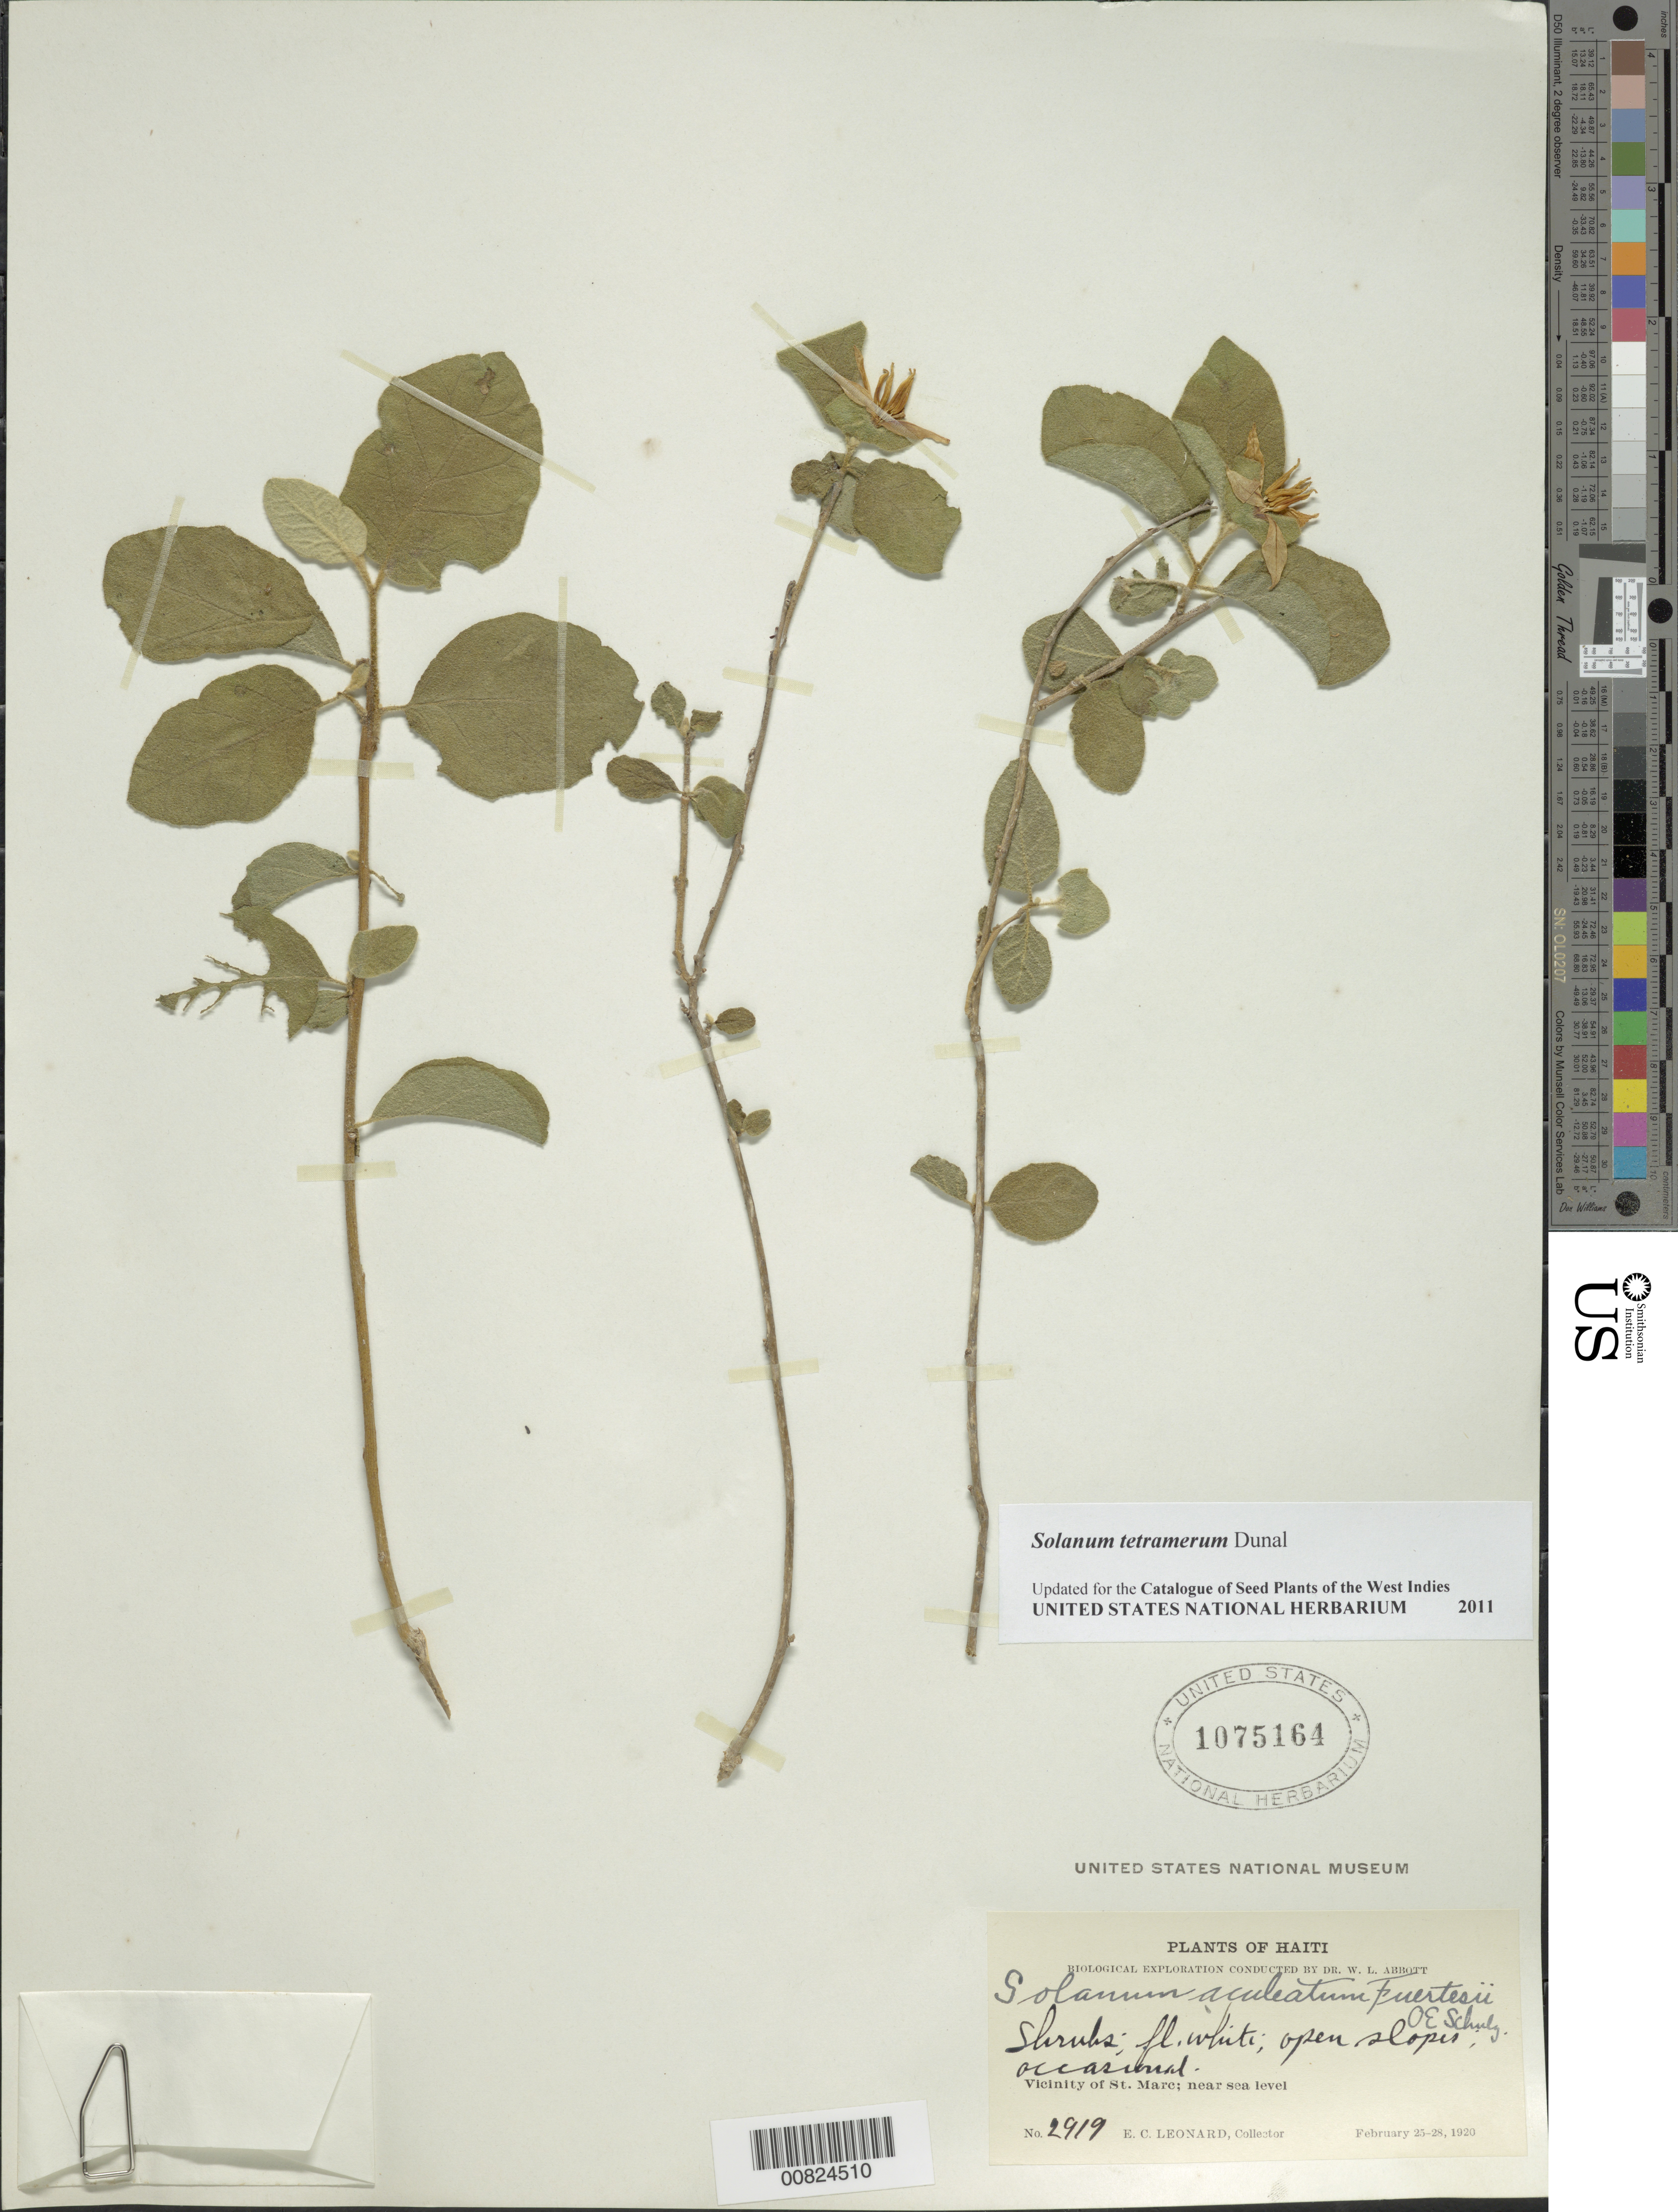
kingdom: Plantae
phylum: Tracheophyta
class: Magnoliopsida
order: Solanales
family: Solanaceae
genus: Solanum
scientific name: Solanum aquartia var. fuertesii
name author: (O.E. Schulz) Alain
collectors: E. C. Leonard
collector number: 2919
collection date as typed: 25 Feb 1920 to 28 Feb 1920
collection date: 1920-02-25/1920-02-28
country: Haiti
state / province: Artibonite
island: Hispaniola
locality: Vicinity of St. Marc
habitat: Open slopes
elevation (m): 0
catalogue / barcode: US 1075164